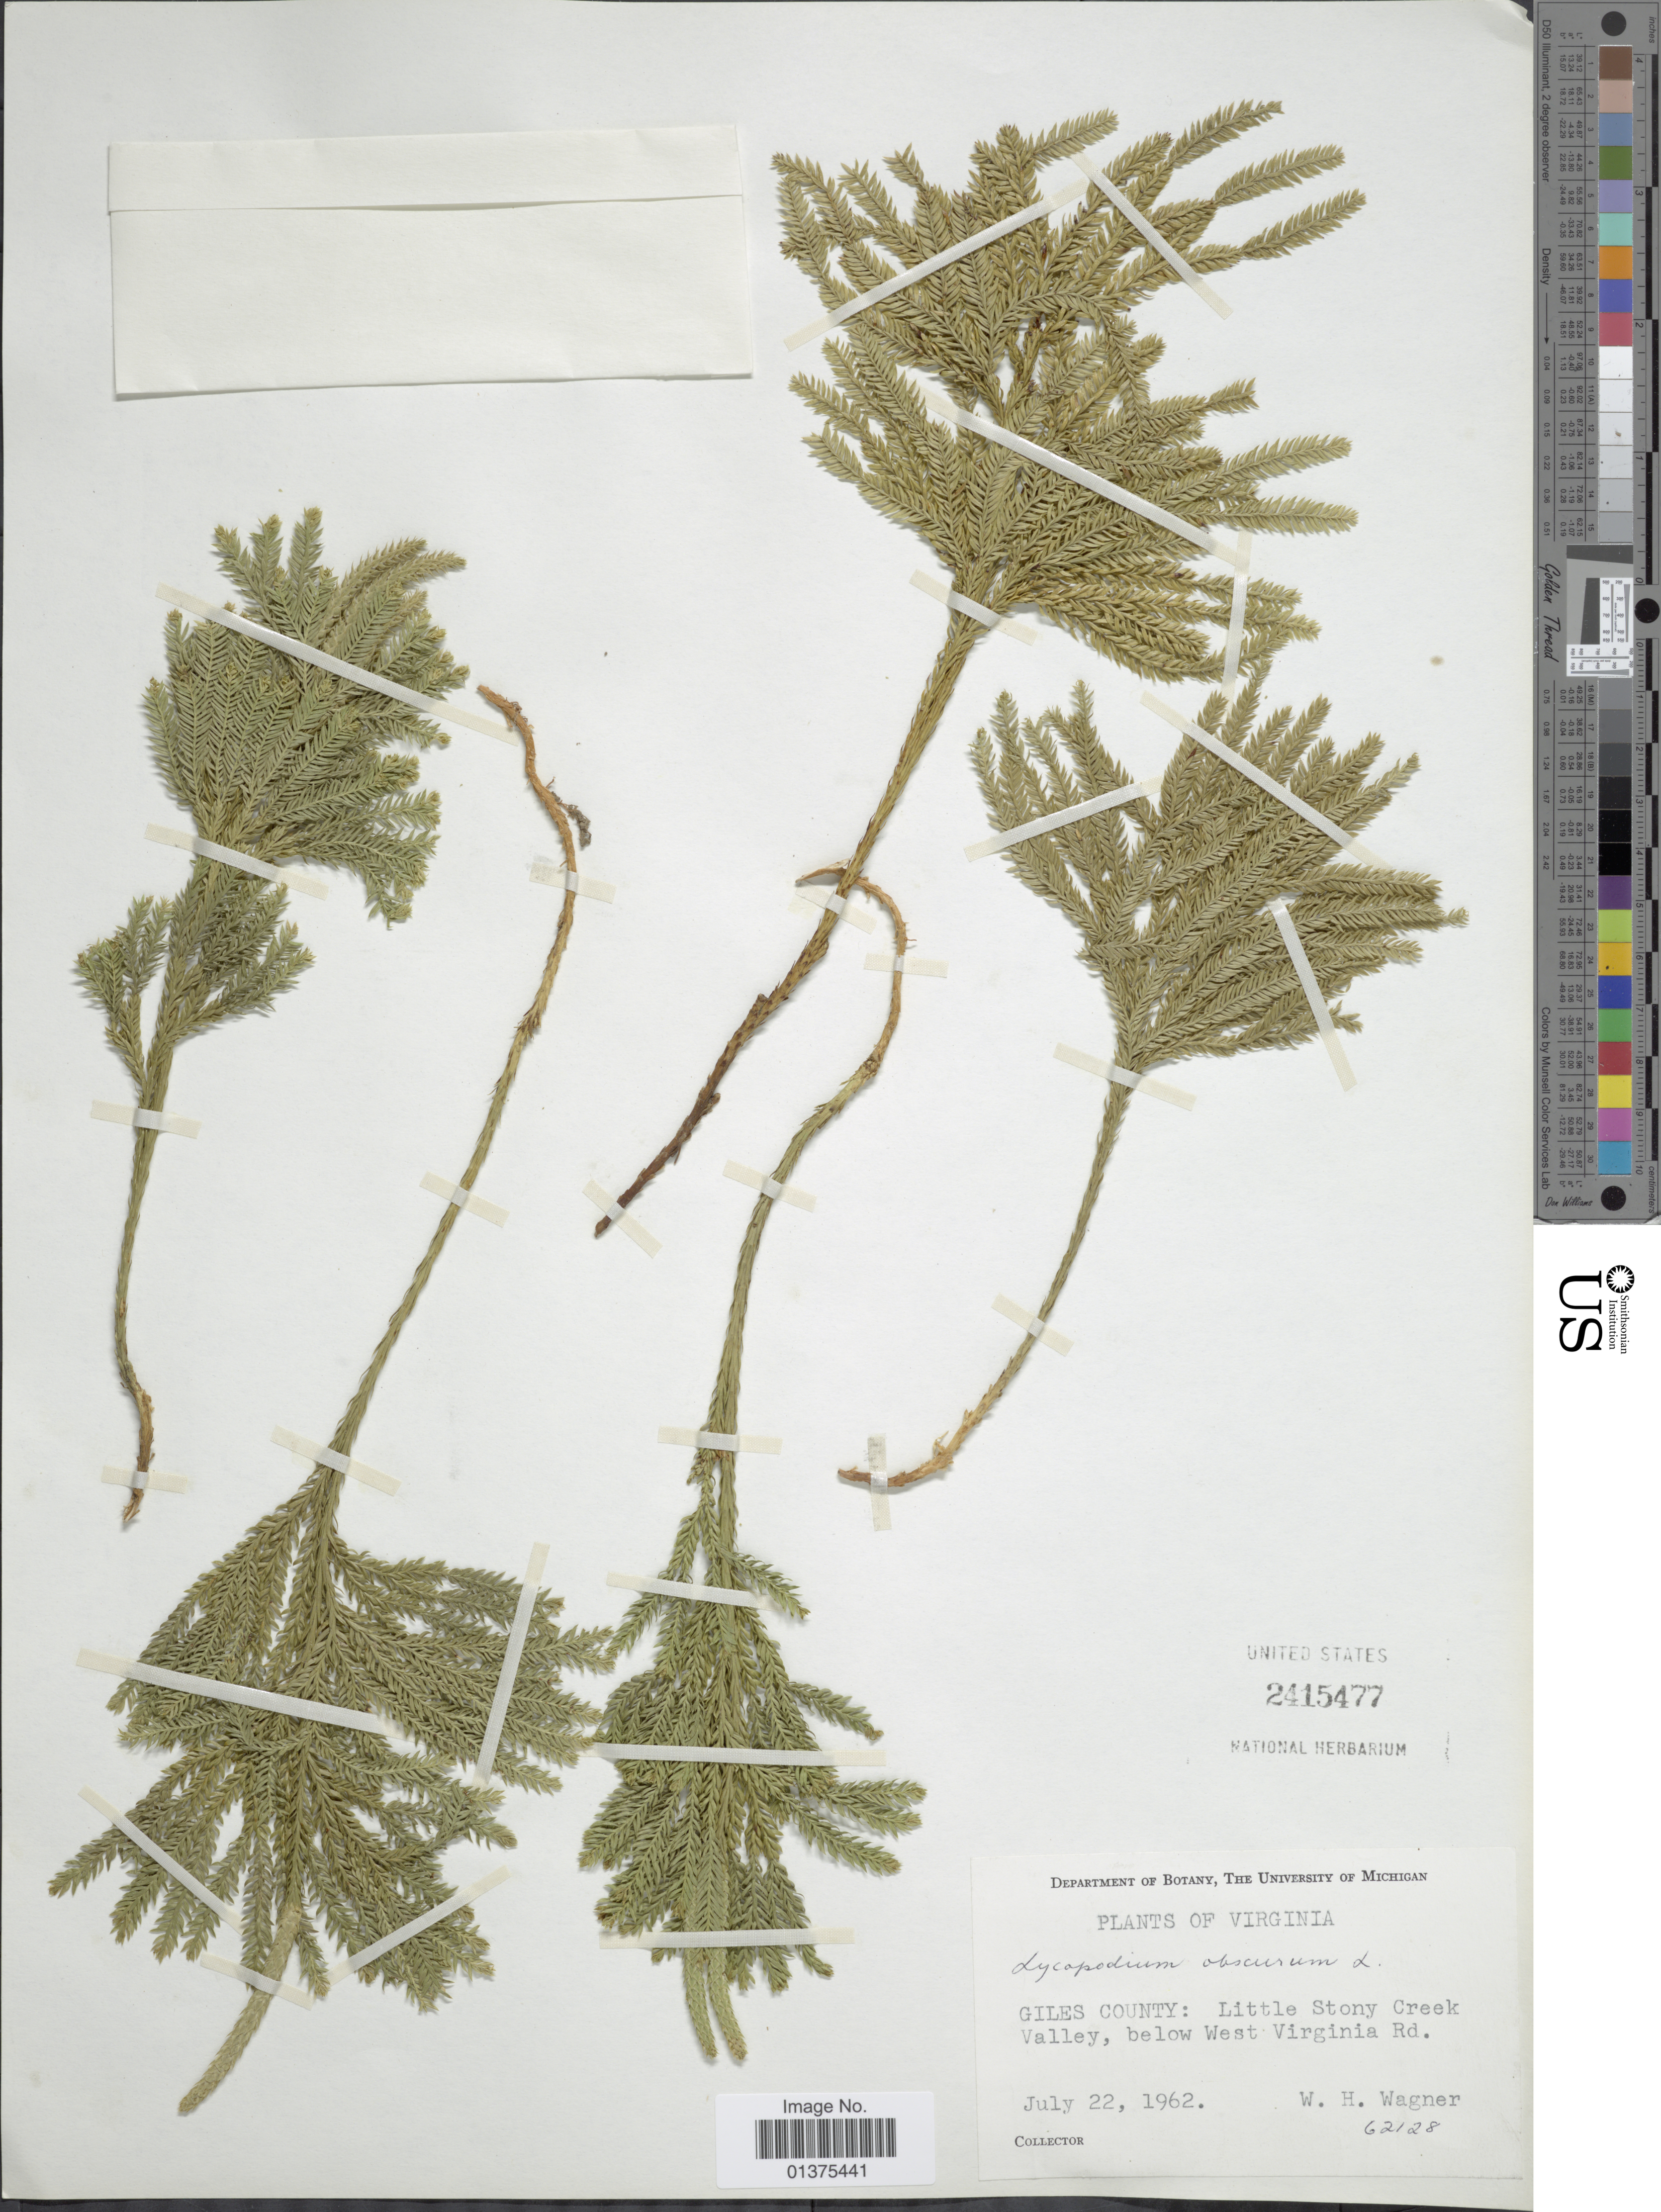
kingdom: Plantae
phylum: Tracheophyta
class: Lycopodiopsida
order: Lycopodiales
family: Lycopodiaceae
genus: Dendrolycopodium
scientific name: Dendrolycopodium obscurum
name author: (L.) A. Haines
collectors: W. H. Wagner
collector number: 62128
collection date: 1962-07-22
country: United States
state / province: Virginia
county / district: Giles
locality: Little Stony Creek Valley, below West Verginia Rd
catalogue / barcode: US 2415477